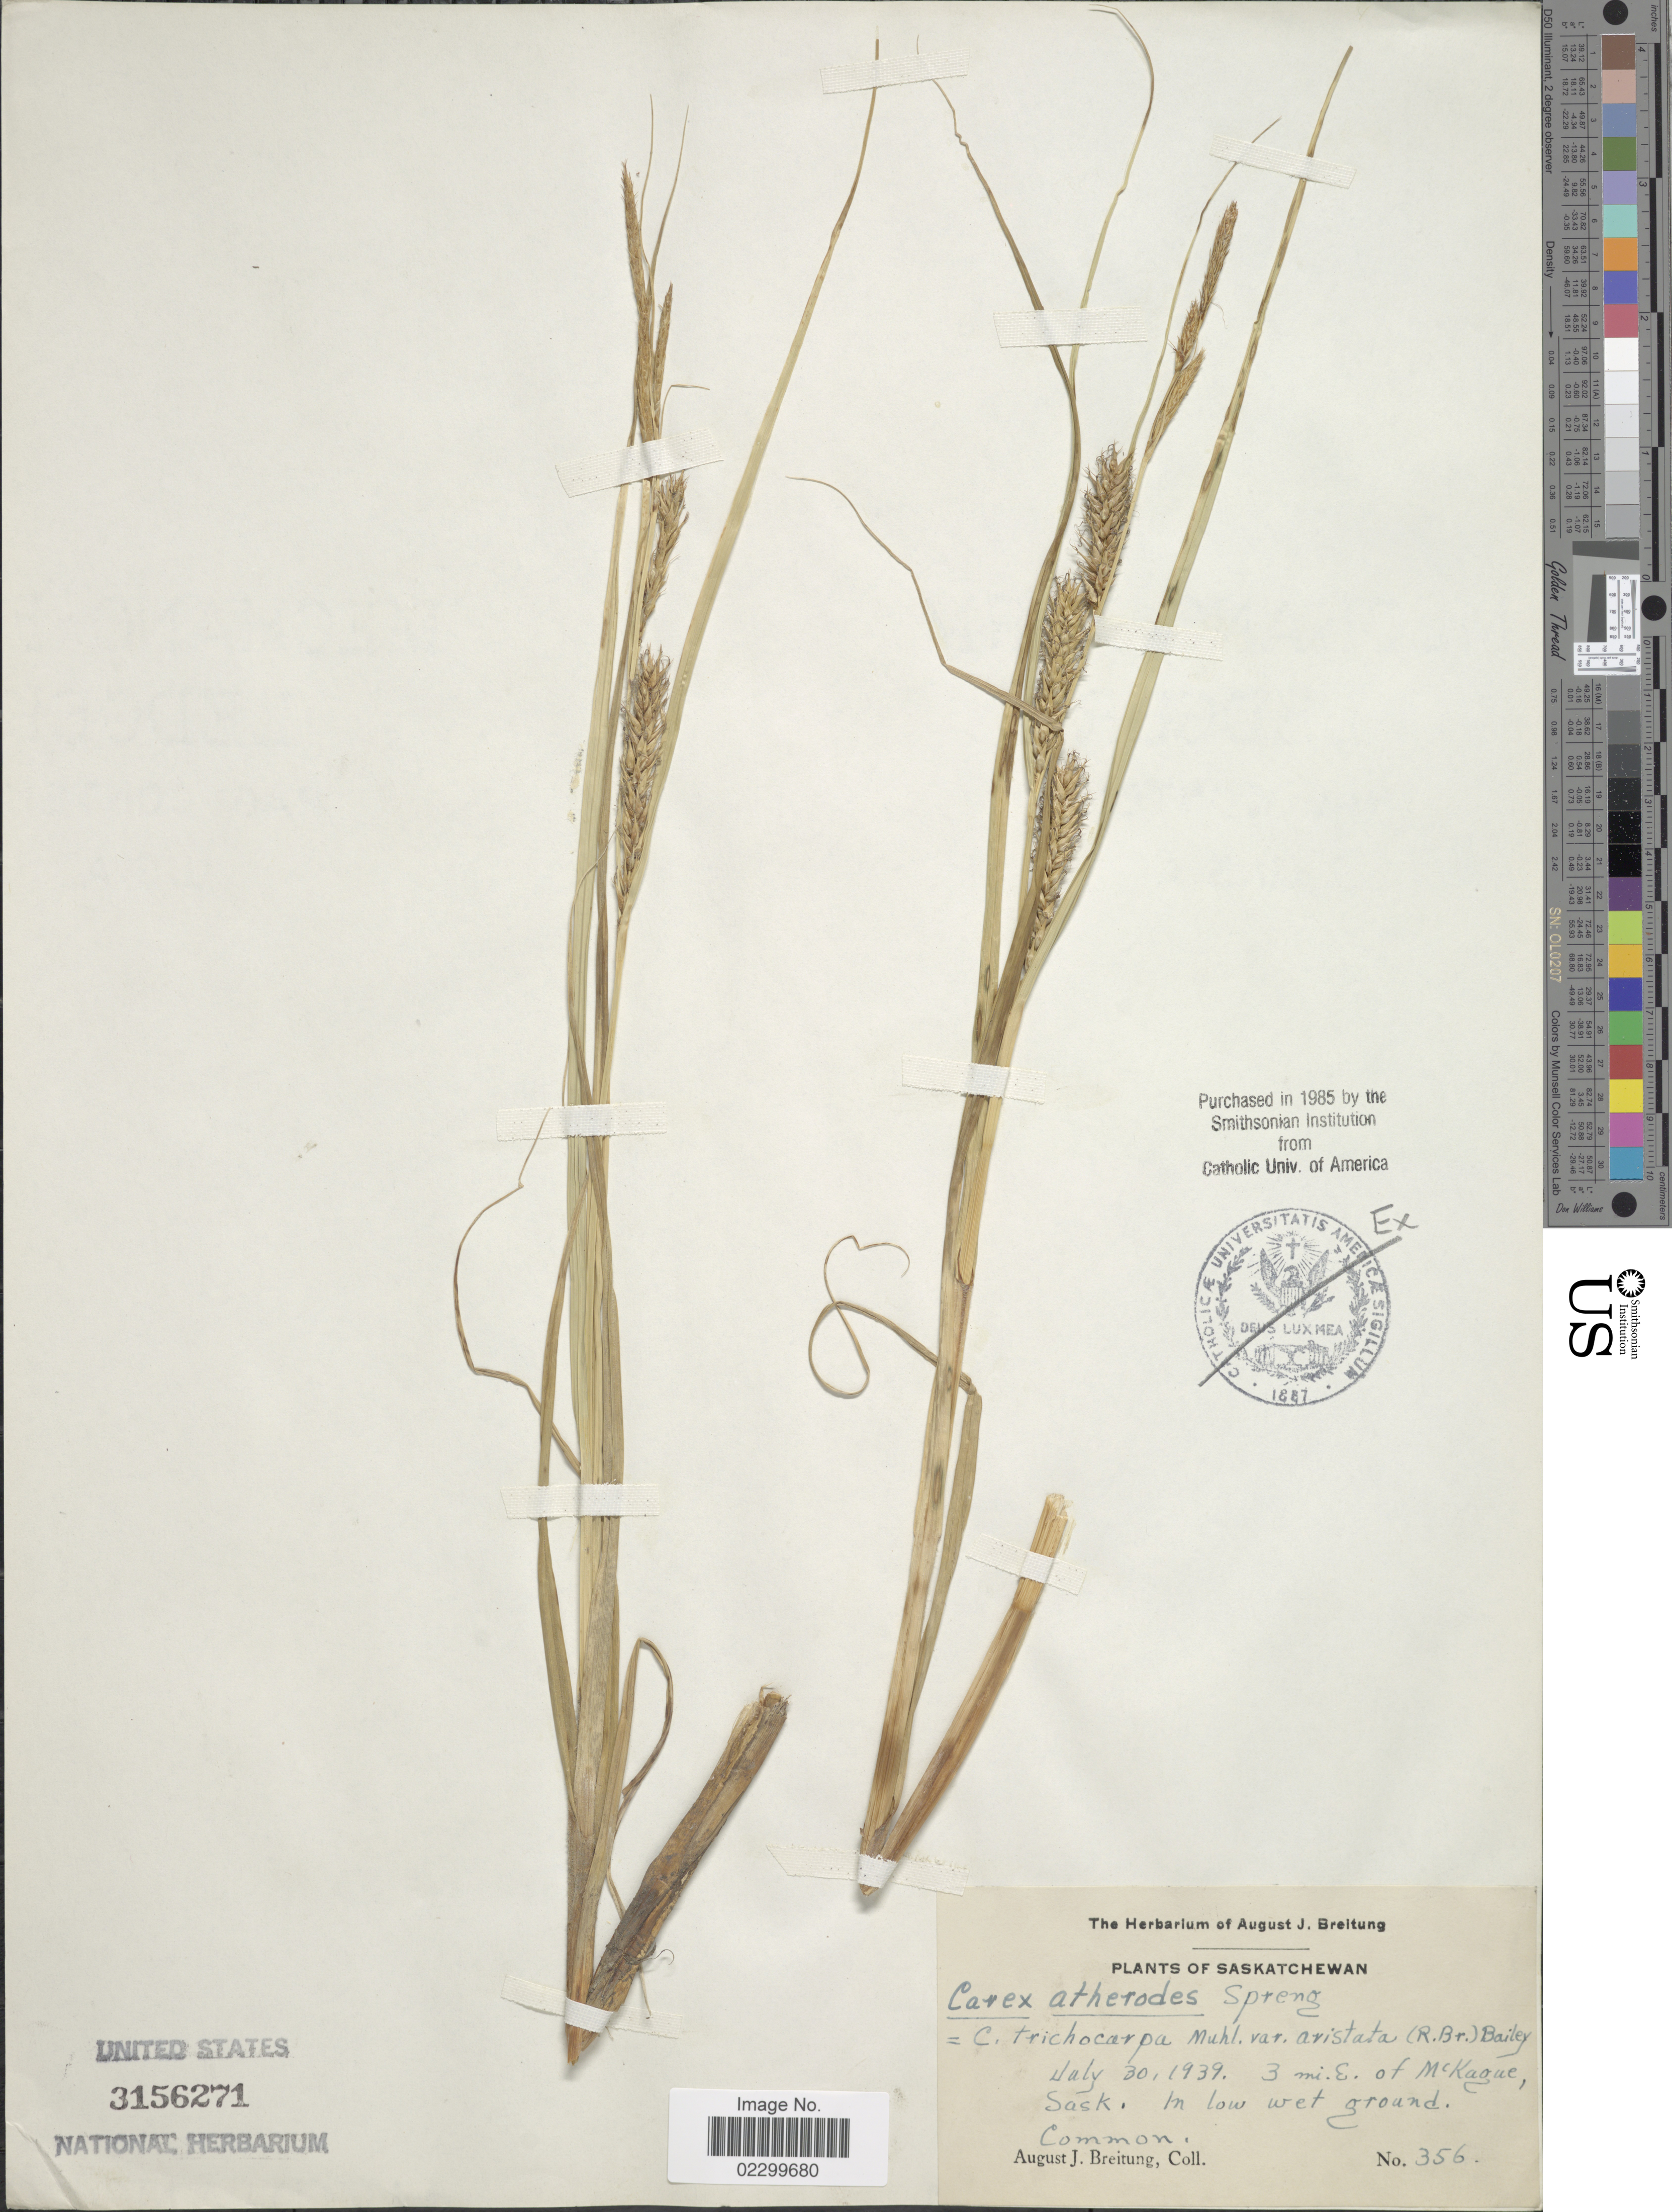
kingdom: Plantae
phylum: Tracheophyta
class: Liliopsida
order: Poales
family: Cyperaceae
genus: Carex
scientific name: Carex atherodes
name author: Spreng.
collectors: A. Breitung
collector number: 356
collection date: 1939-07-30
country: Canada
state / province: Saskatchewan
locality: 3 mi. E. of McKague, Sask. In low wet ground.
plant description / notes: Precise locality edit: Corrected "McKagne" to "McKague, Sask."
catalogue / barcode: US 3156271